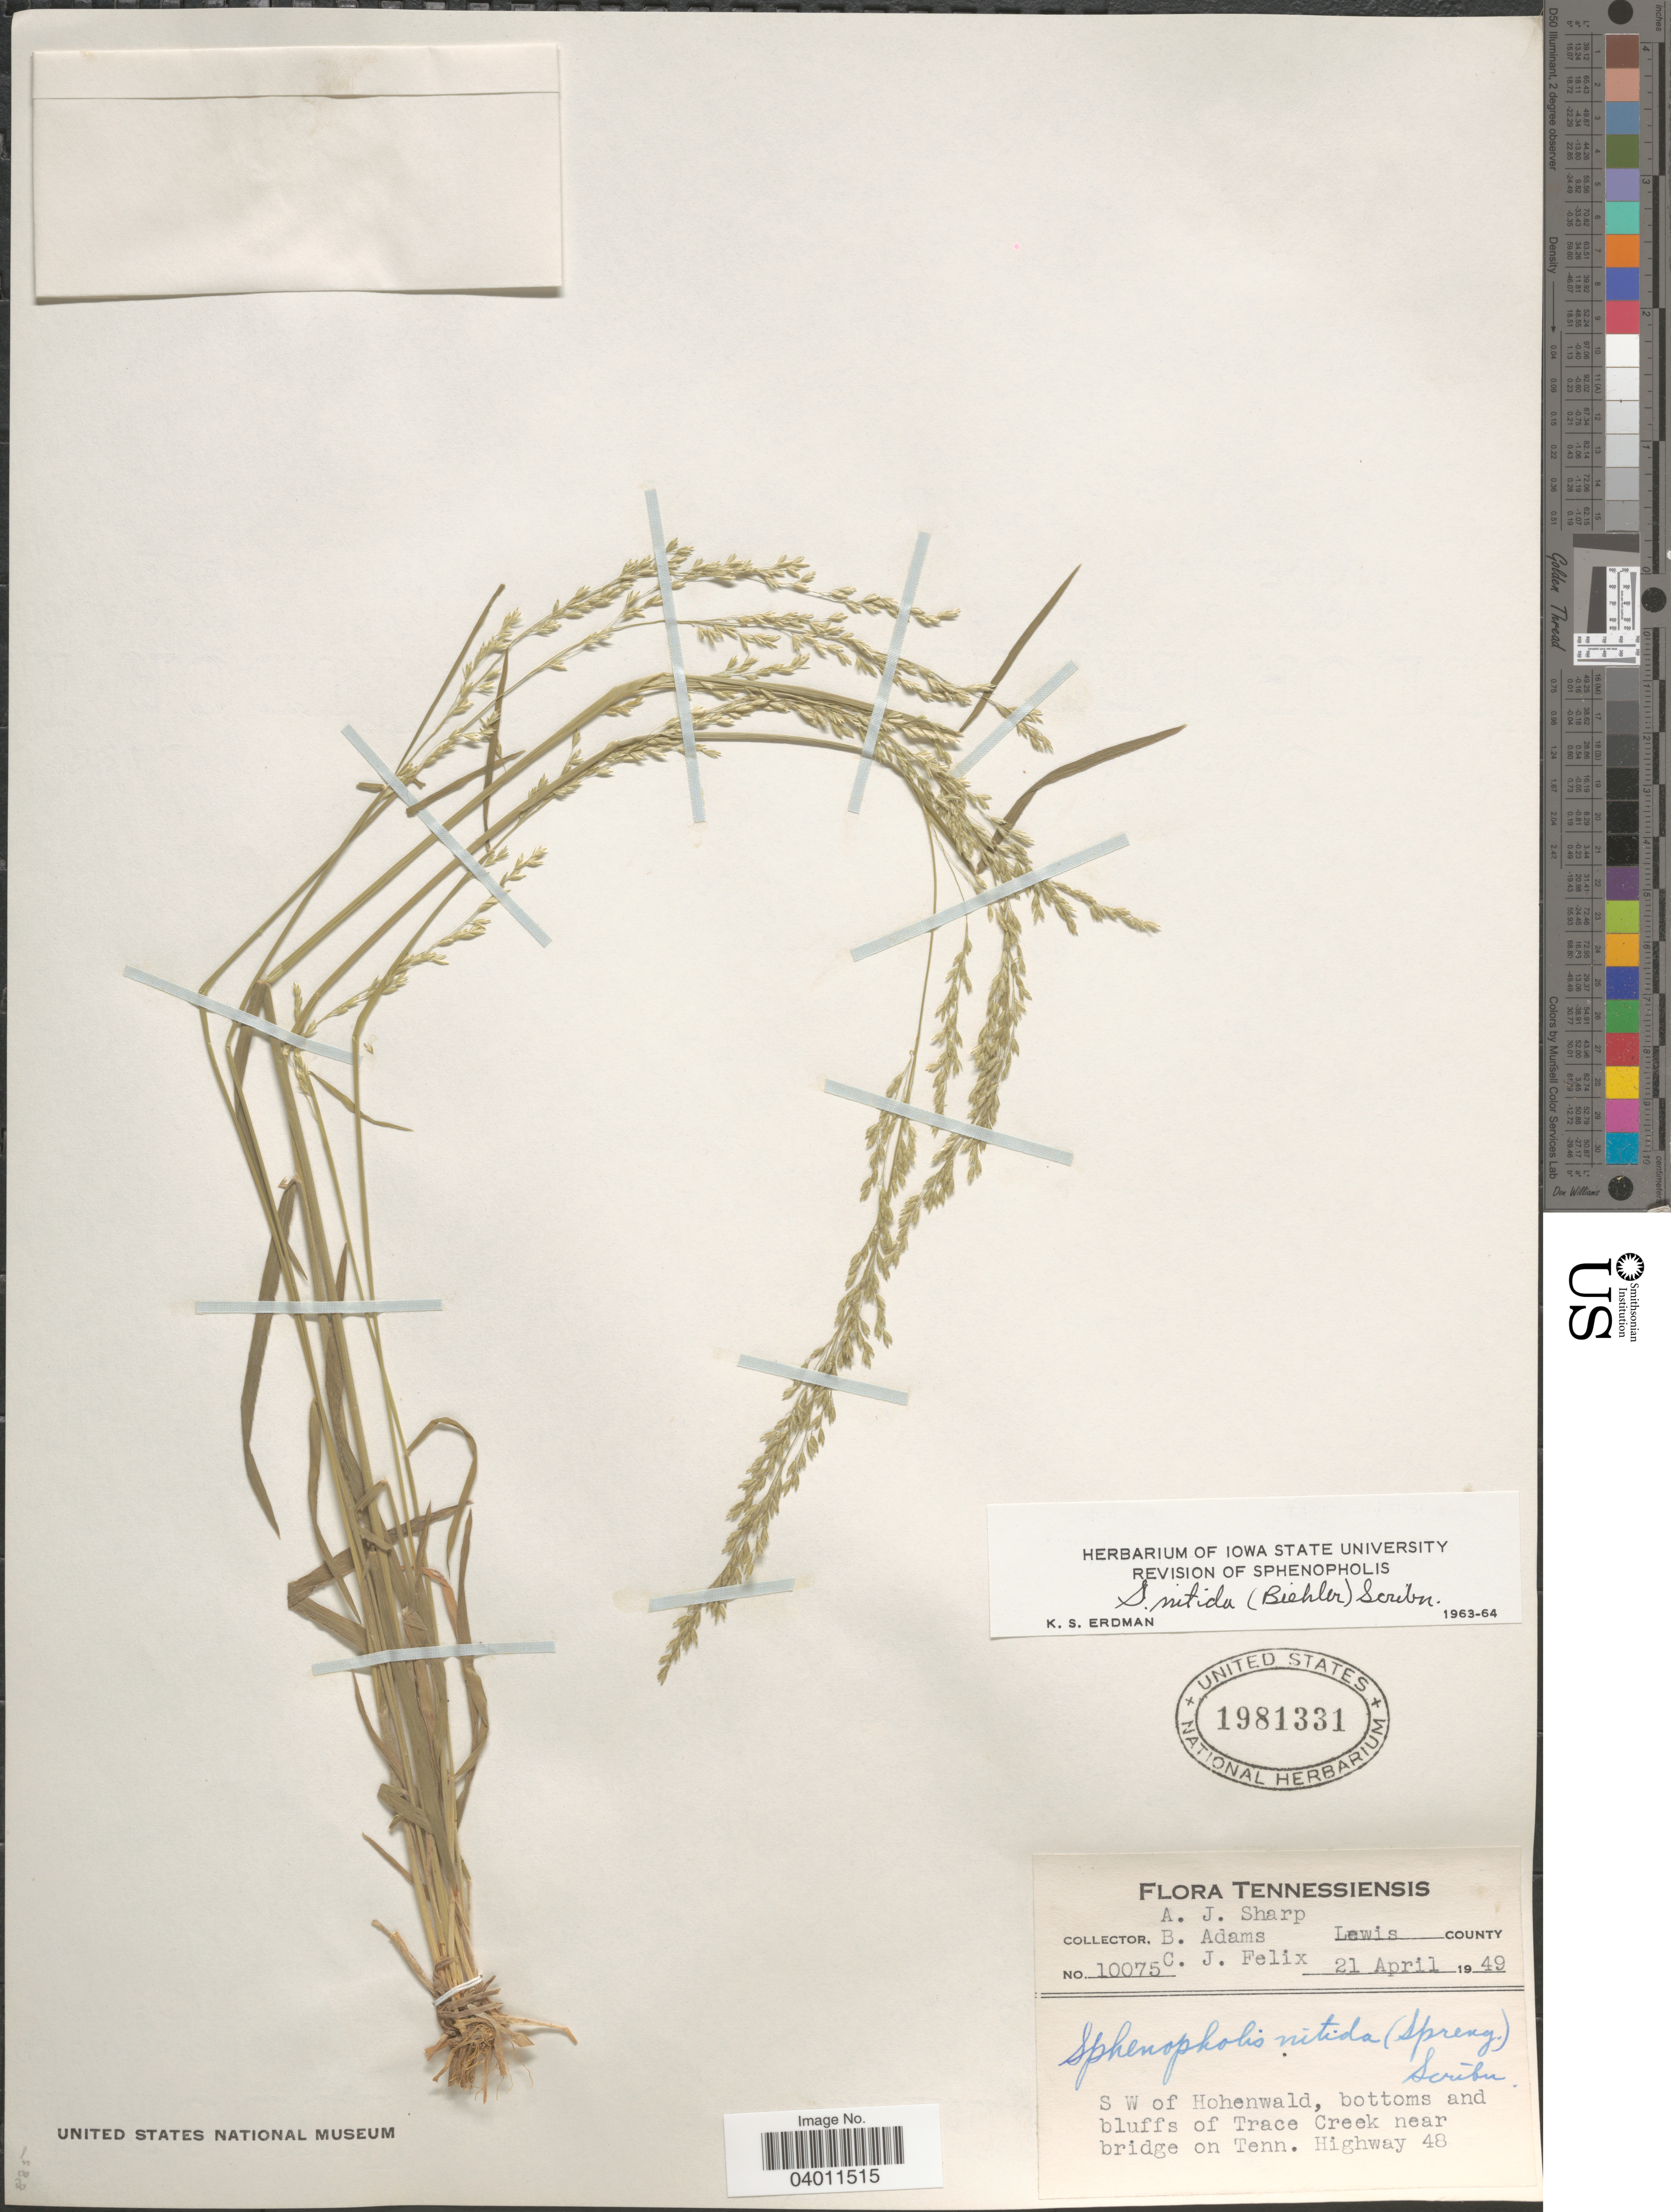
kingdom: Plantae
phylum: Tracheophyta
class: Liliopsida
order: Poales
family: Poaceae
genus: Sphenopholis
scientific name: Sphenopholis nitida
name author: (Biehler) Scribn.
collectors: A. J. Sharp, B. Adams & C. Felix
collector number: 10075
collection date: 1949-04-21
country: United States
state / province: Tennessee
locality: Lewis County. S W of Hohenwald, bottoms and bluffs of Trace Creek near bridge on Tenn. Highway 48.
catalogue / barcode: US 1981331